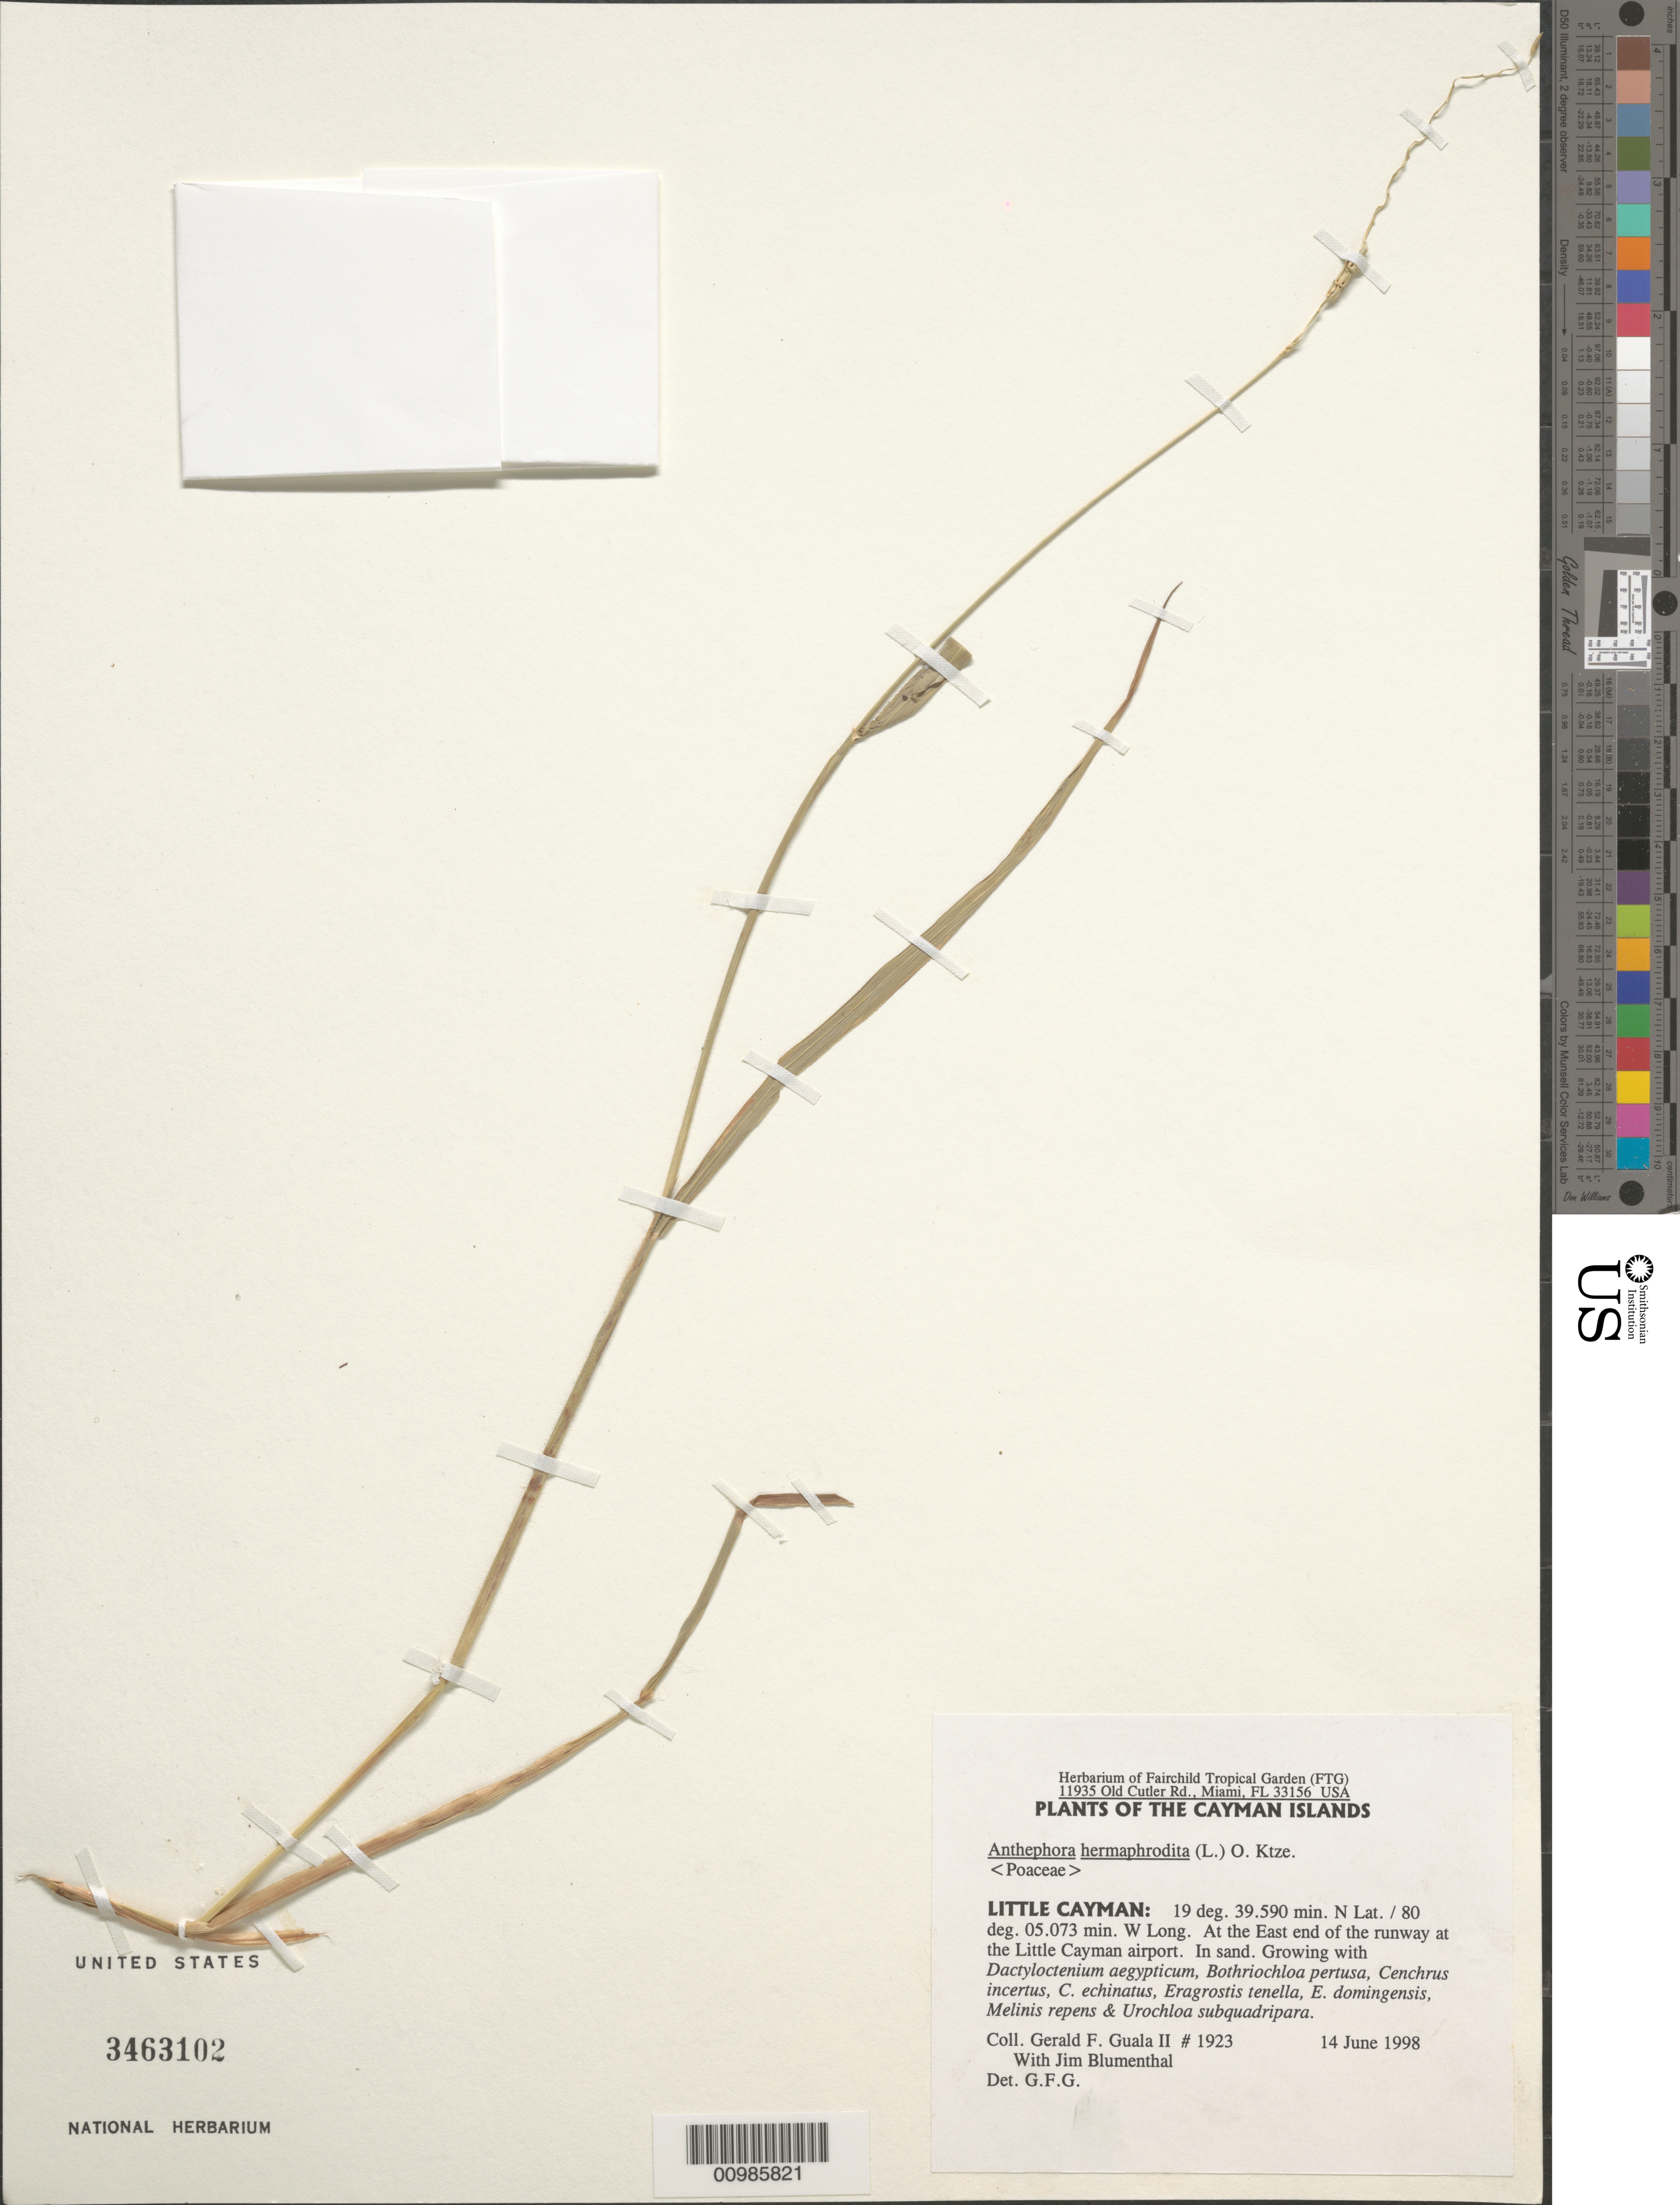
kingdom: Plantae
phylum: Tracheophyta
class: Liliopsida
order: Poales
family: Poaceae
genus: Anthephora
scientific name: Anthephora hermaphrodita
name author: (L.) Kuntze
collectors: G. Guala & J. Blumenthal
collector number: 1923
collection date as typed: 14 Jun 1998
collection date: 1998-06-14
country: Cayman Islands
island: Little Cayman I.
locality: at end of runway at the Little Cayman airport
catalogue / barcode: US 3463102